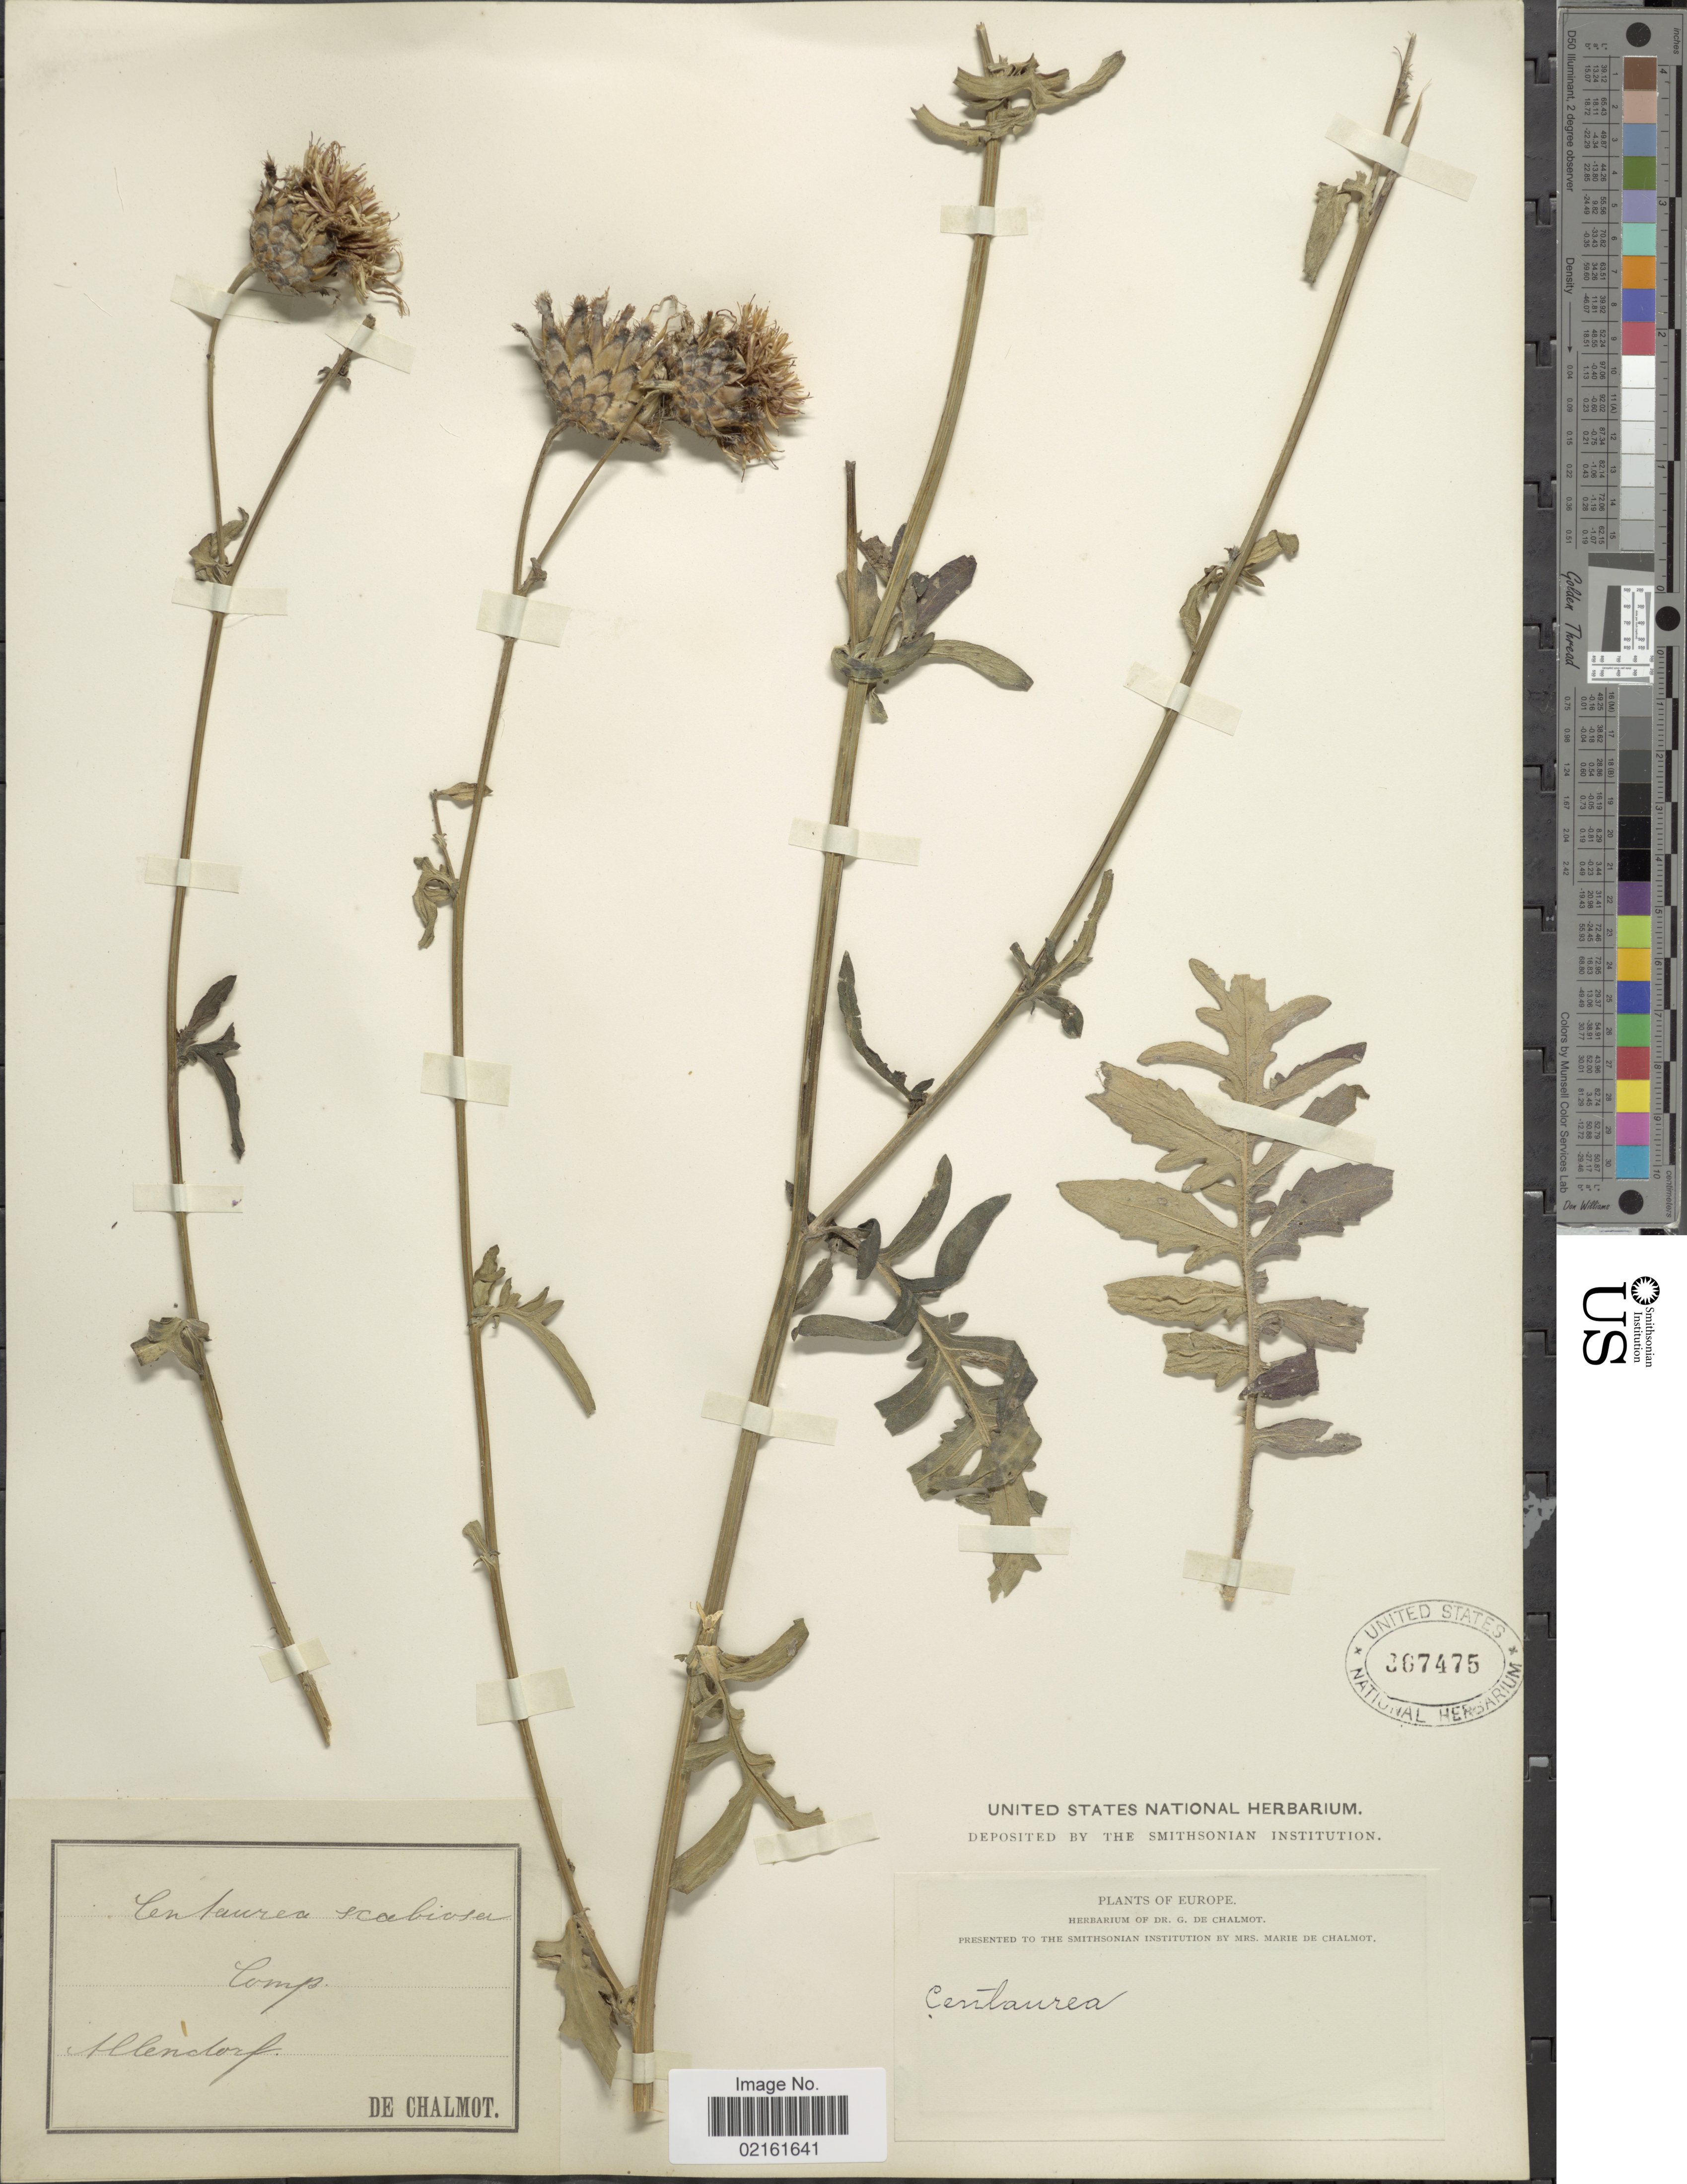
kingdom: Plantae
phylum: Tracheophyta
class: Magnoliopsida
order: Asterales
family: Asteraceae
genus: Centaurea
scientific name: Centaurea scabiosa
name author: L.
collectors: G. de Chalmot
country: Germany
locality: Europe. Allendorf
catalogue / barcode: US 367475